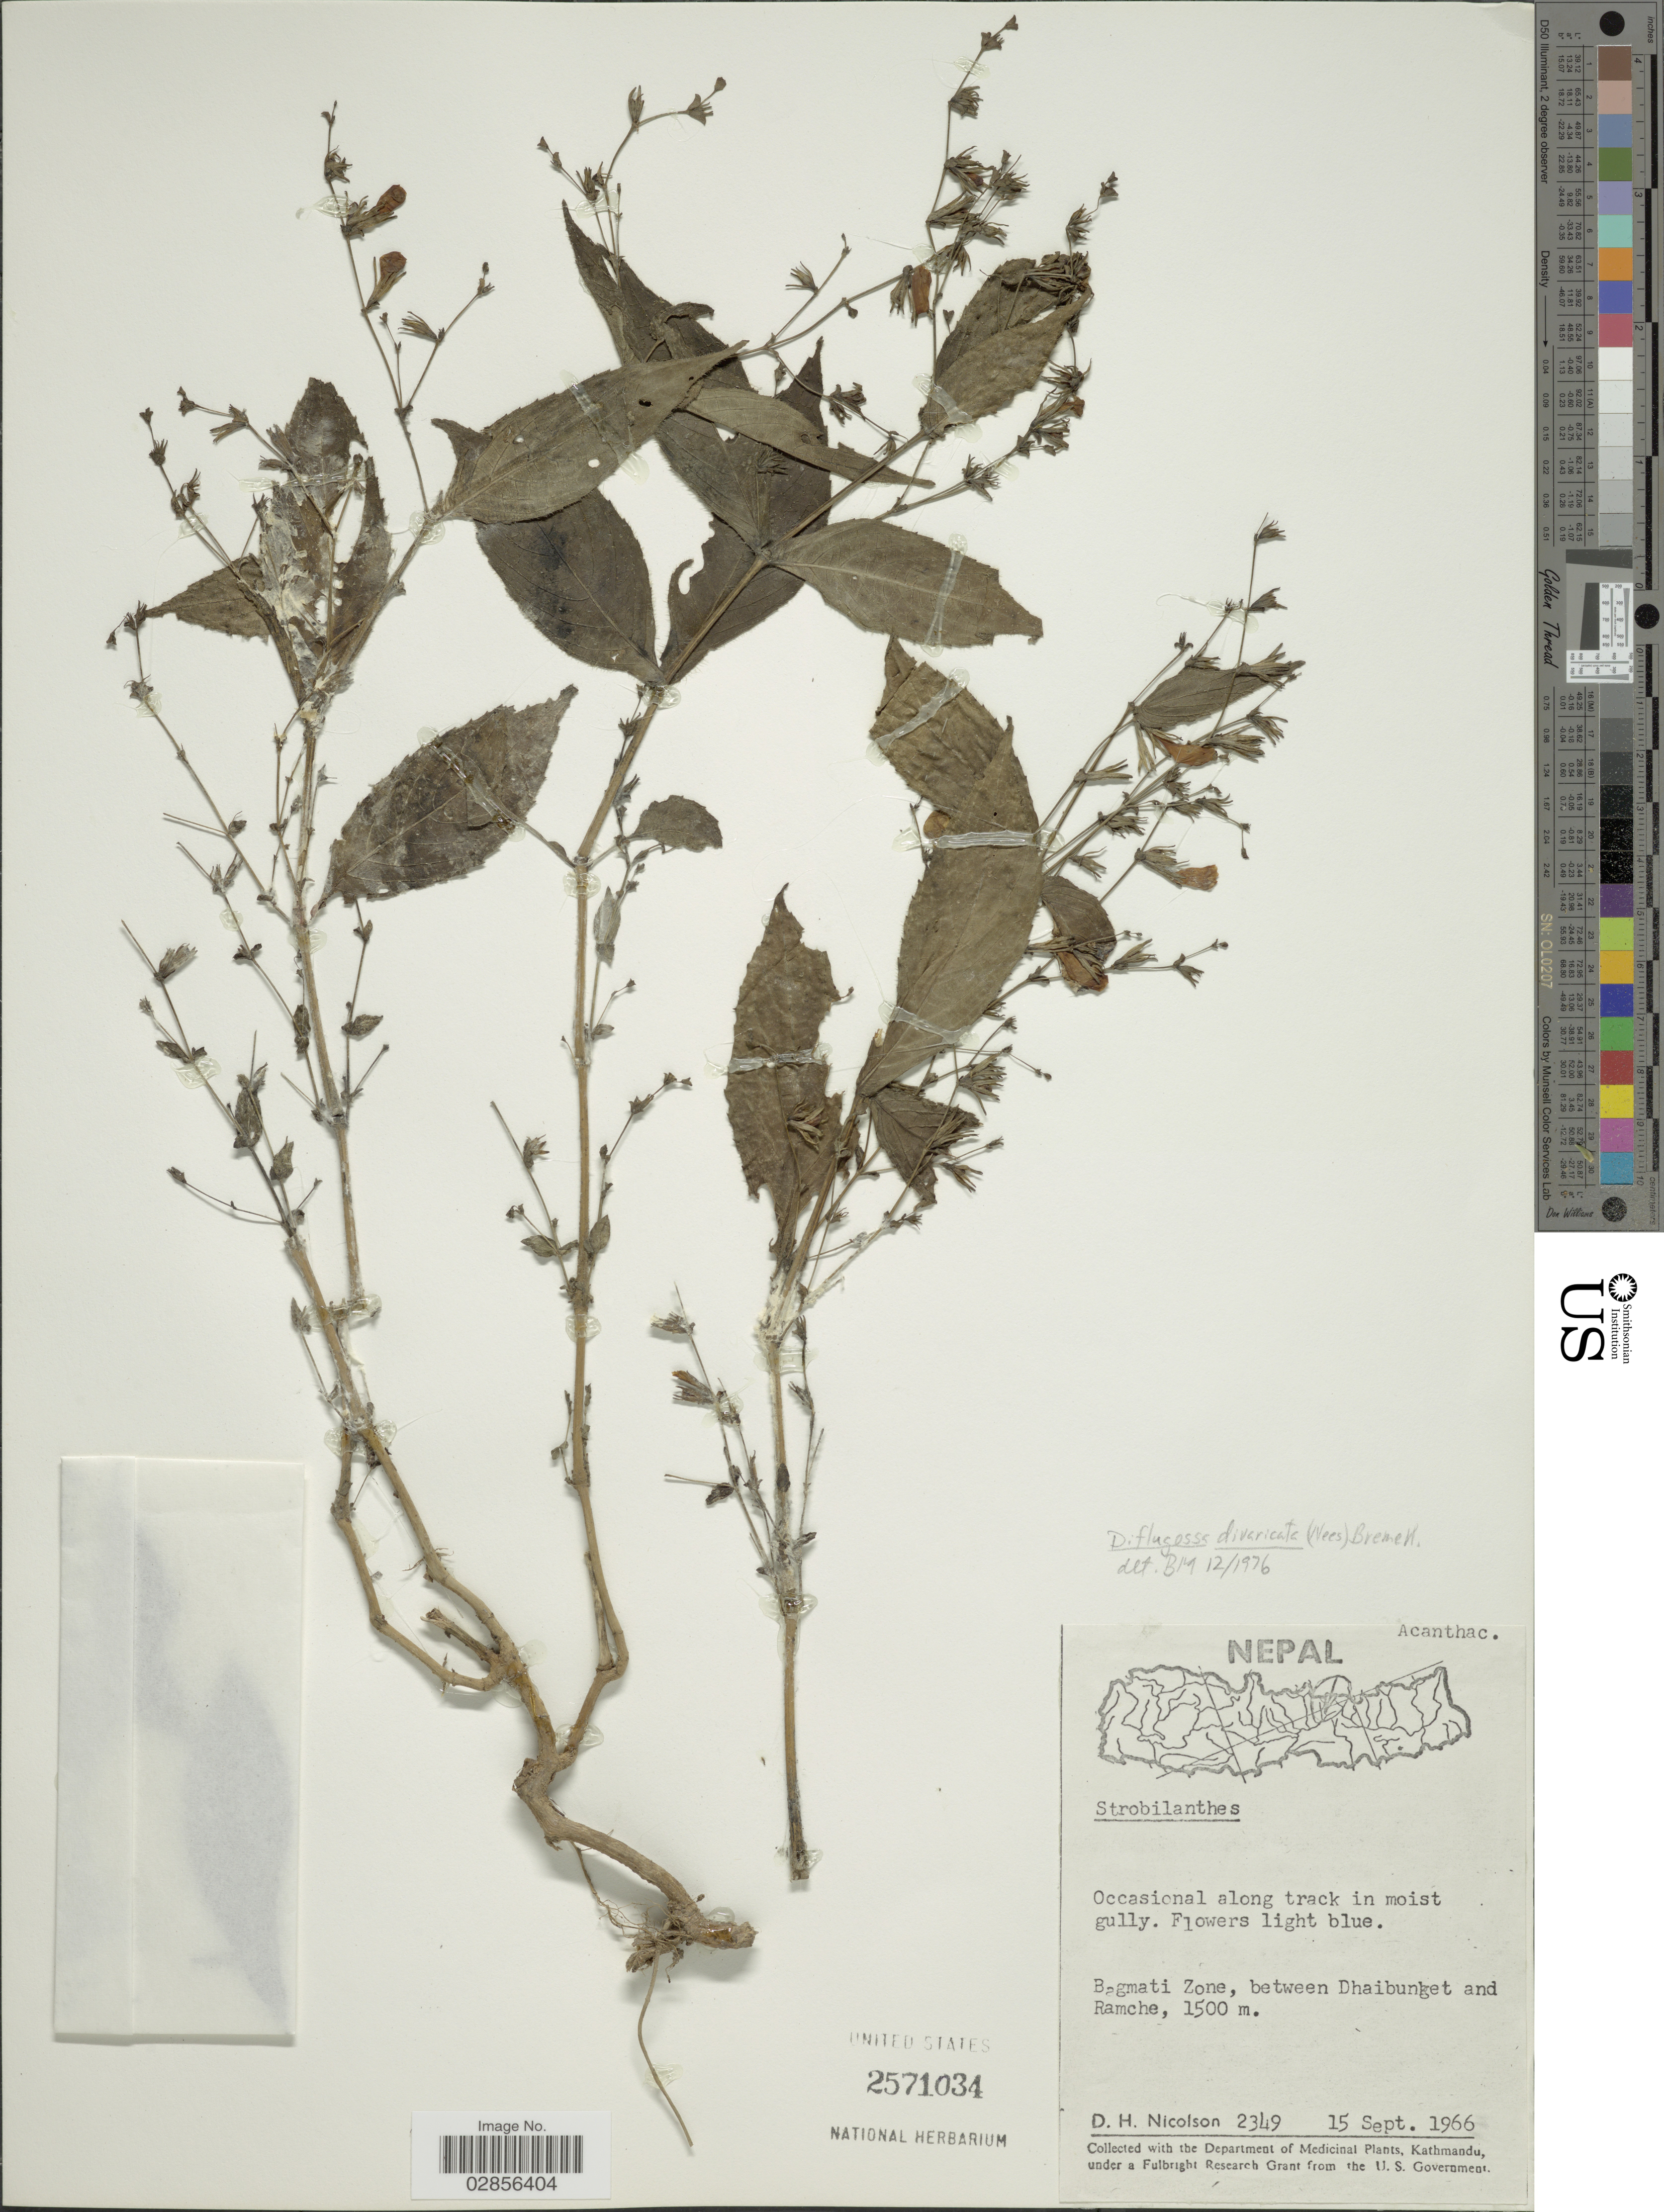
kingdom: Plantae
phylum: Tracheophyta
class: Magnoliopsida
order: Lamiales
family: Acanthaceae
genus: Strobilanthes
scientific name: Strobilanthes divaricatus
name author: T. Anderson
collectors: D. H. Nicolson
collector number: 2349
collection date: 1966-09-15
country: Nepal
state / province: Bagmati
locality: Bagmati Zone, between Dhaibunget and Ramche.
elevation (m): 1500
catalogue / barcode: US 2571034